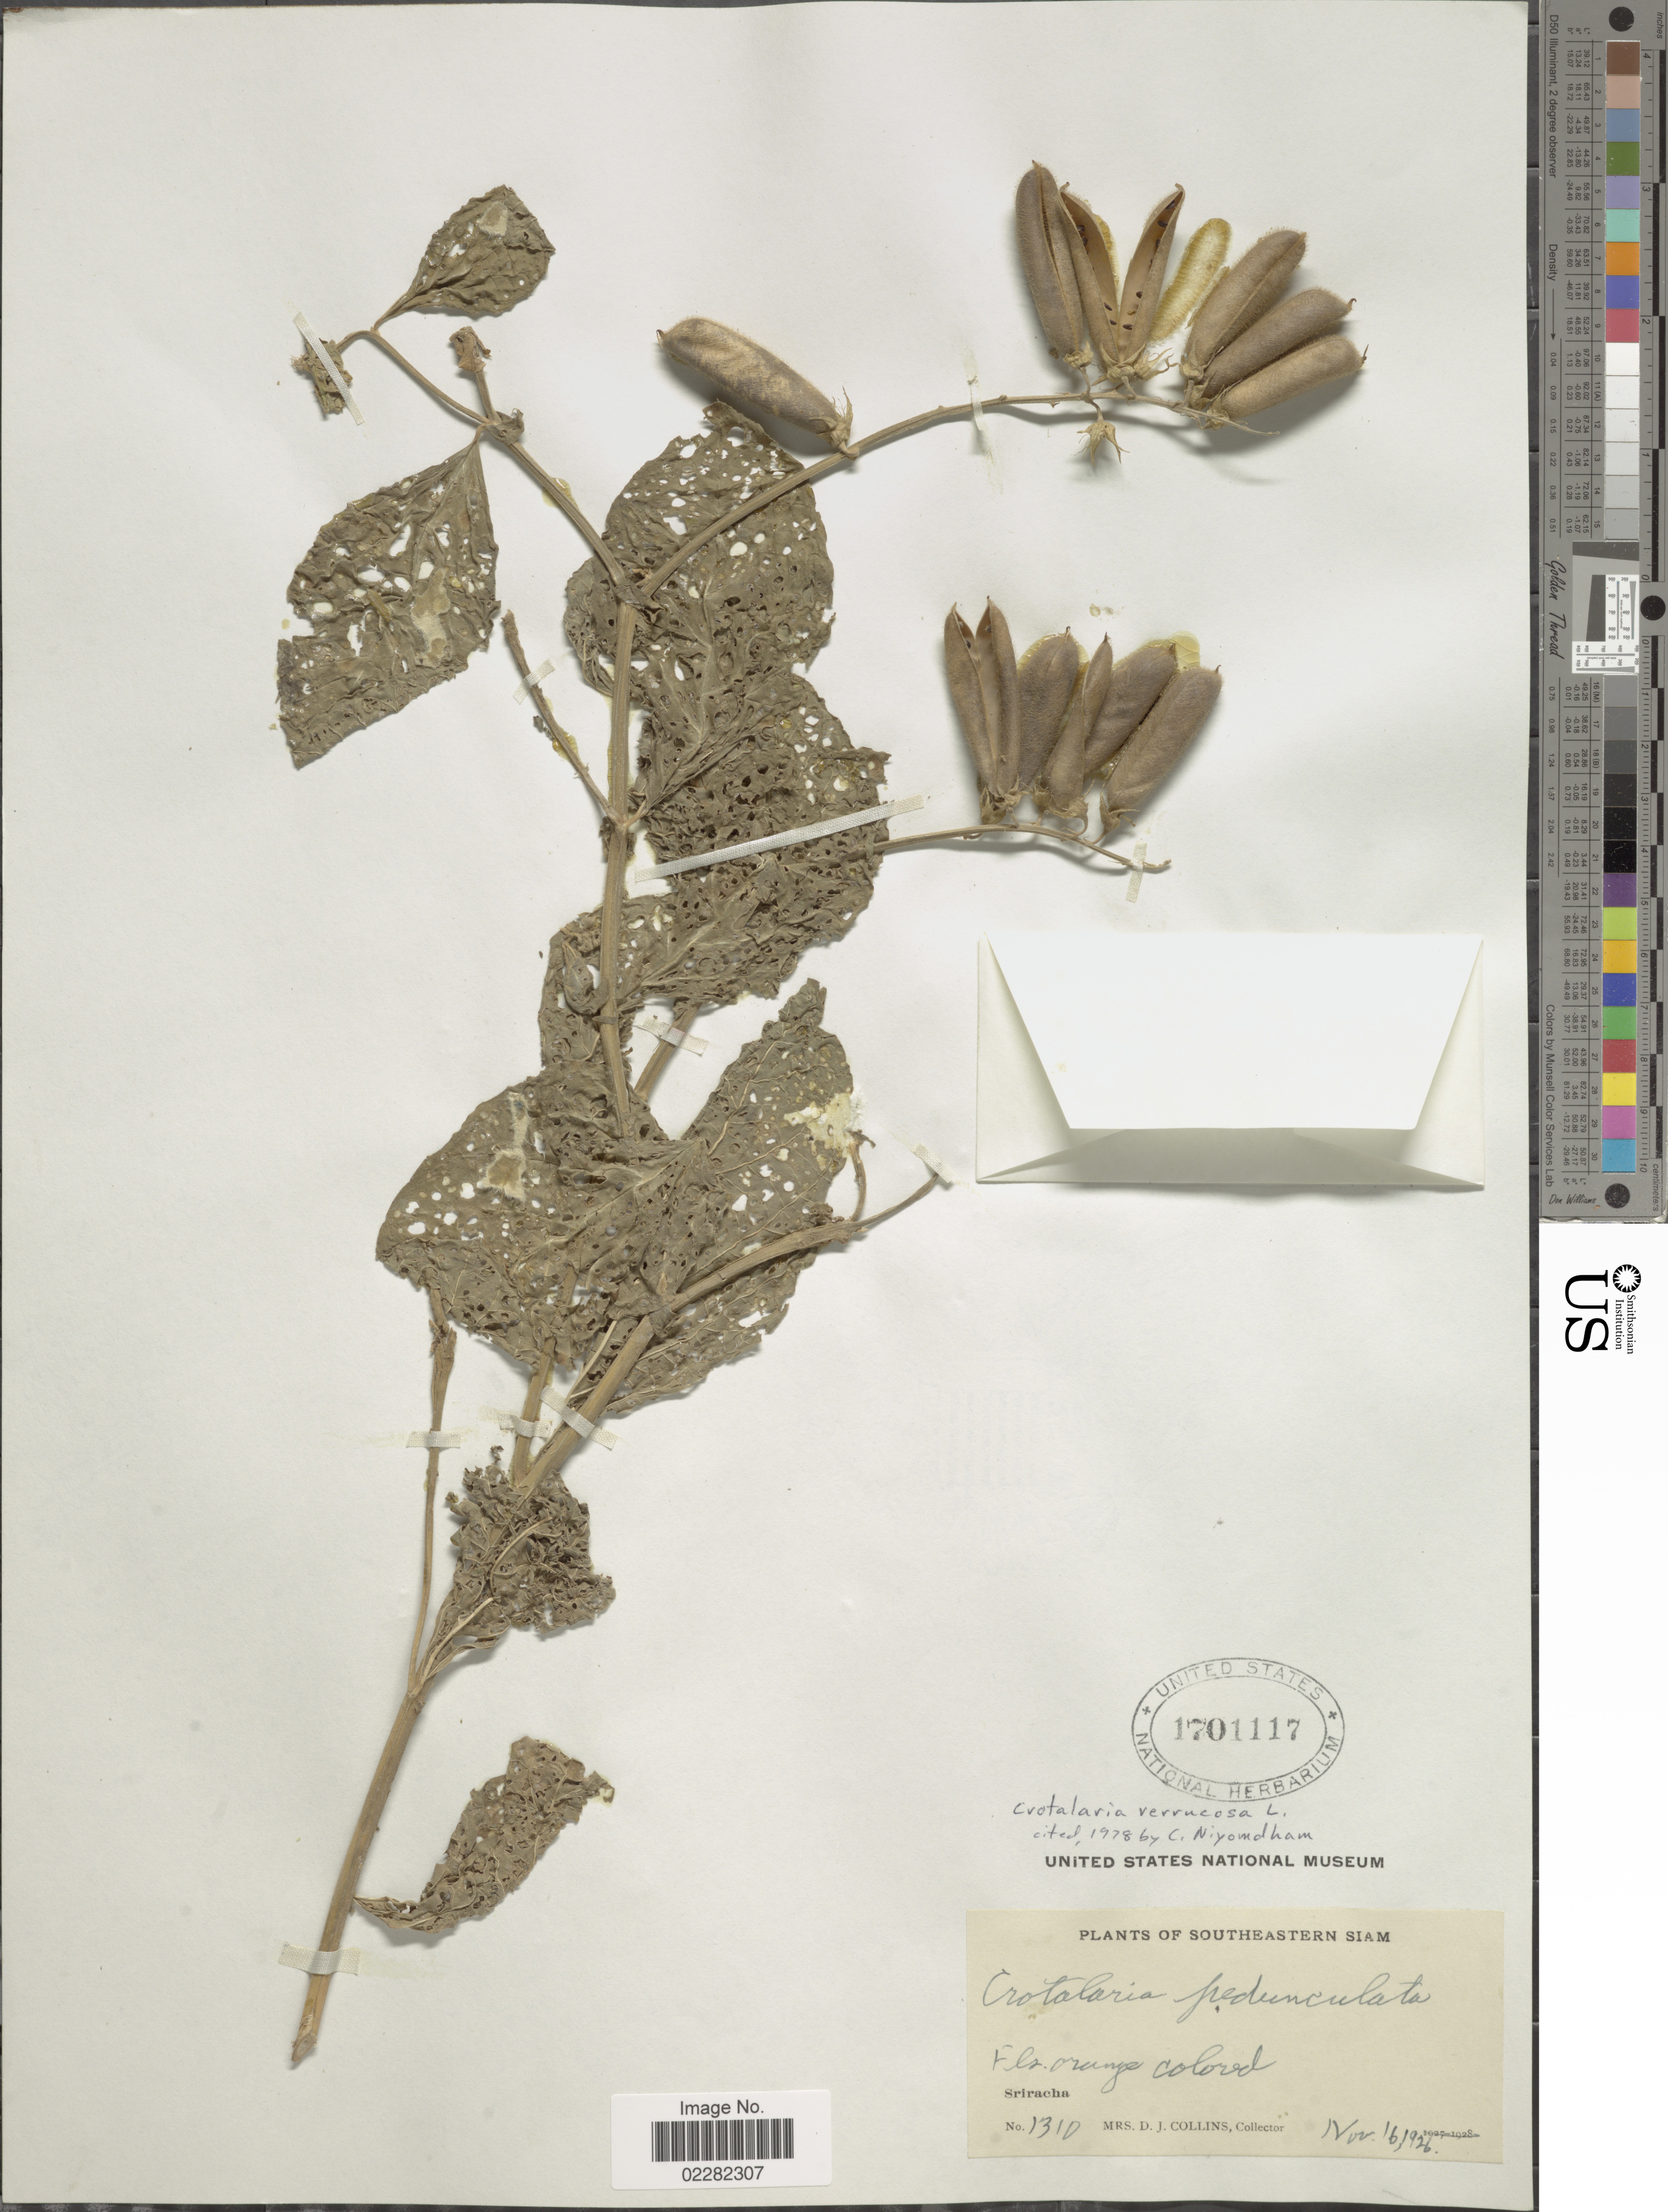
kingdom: Plantae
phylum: Tracheophyta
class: Magnoliopsida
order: Fabales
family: Fabaceae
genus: Crotalaria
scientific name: Crotalaria verrucosa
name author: L.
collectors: Mrs. D. J. Collins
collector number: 1310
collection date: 1926-11-16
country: Thailand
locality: Southeastern Siam, Sriracha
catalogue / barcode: US 1701117